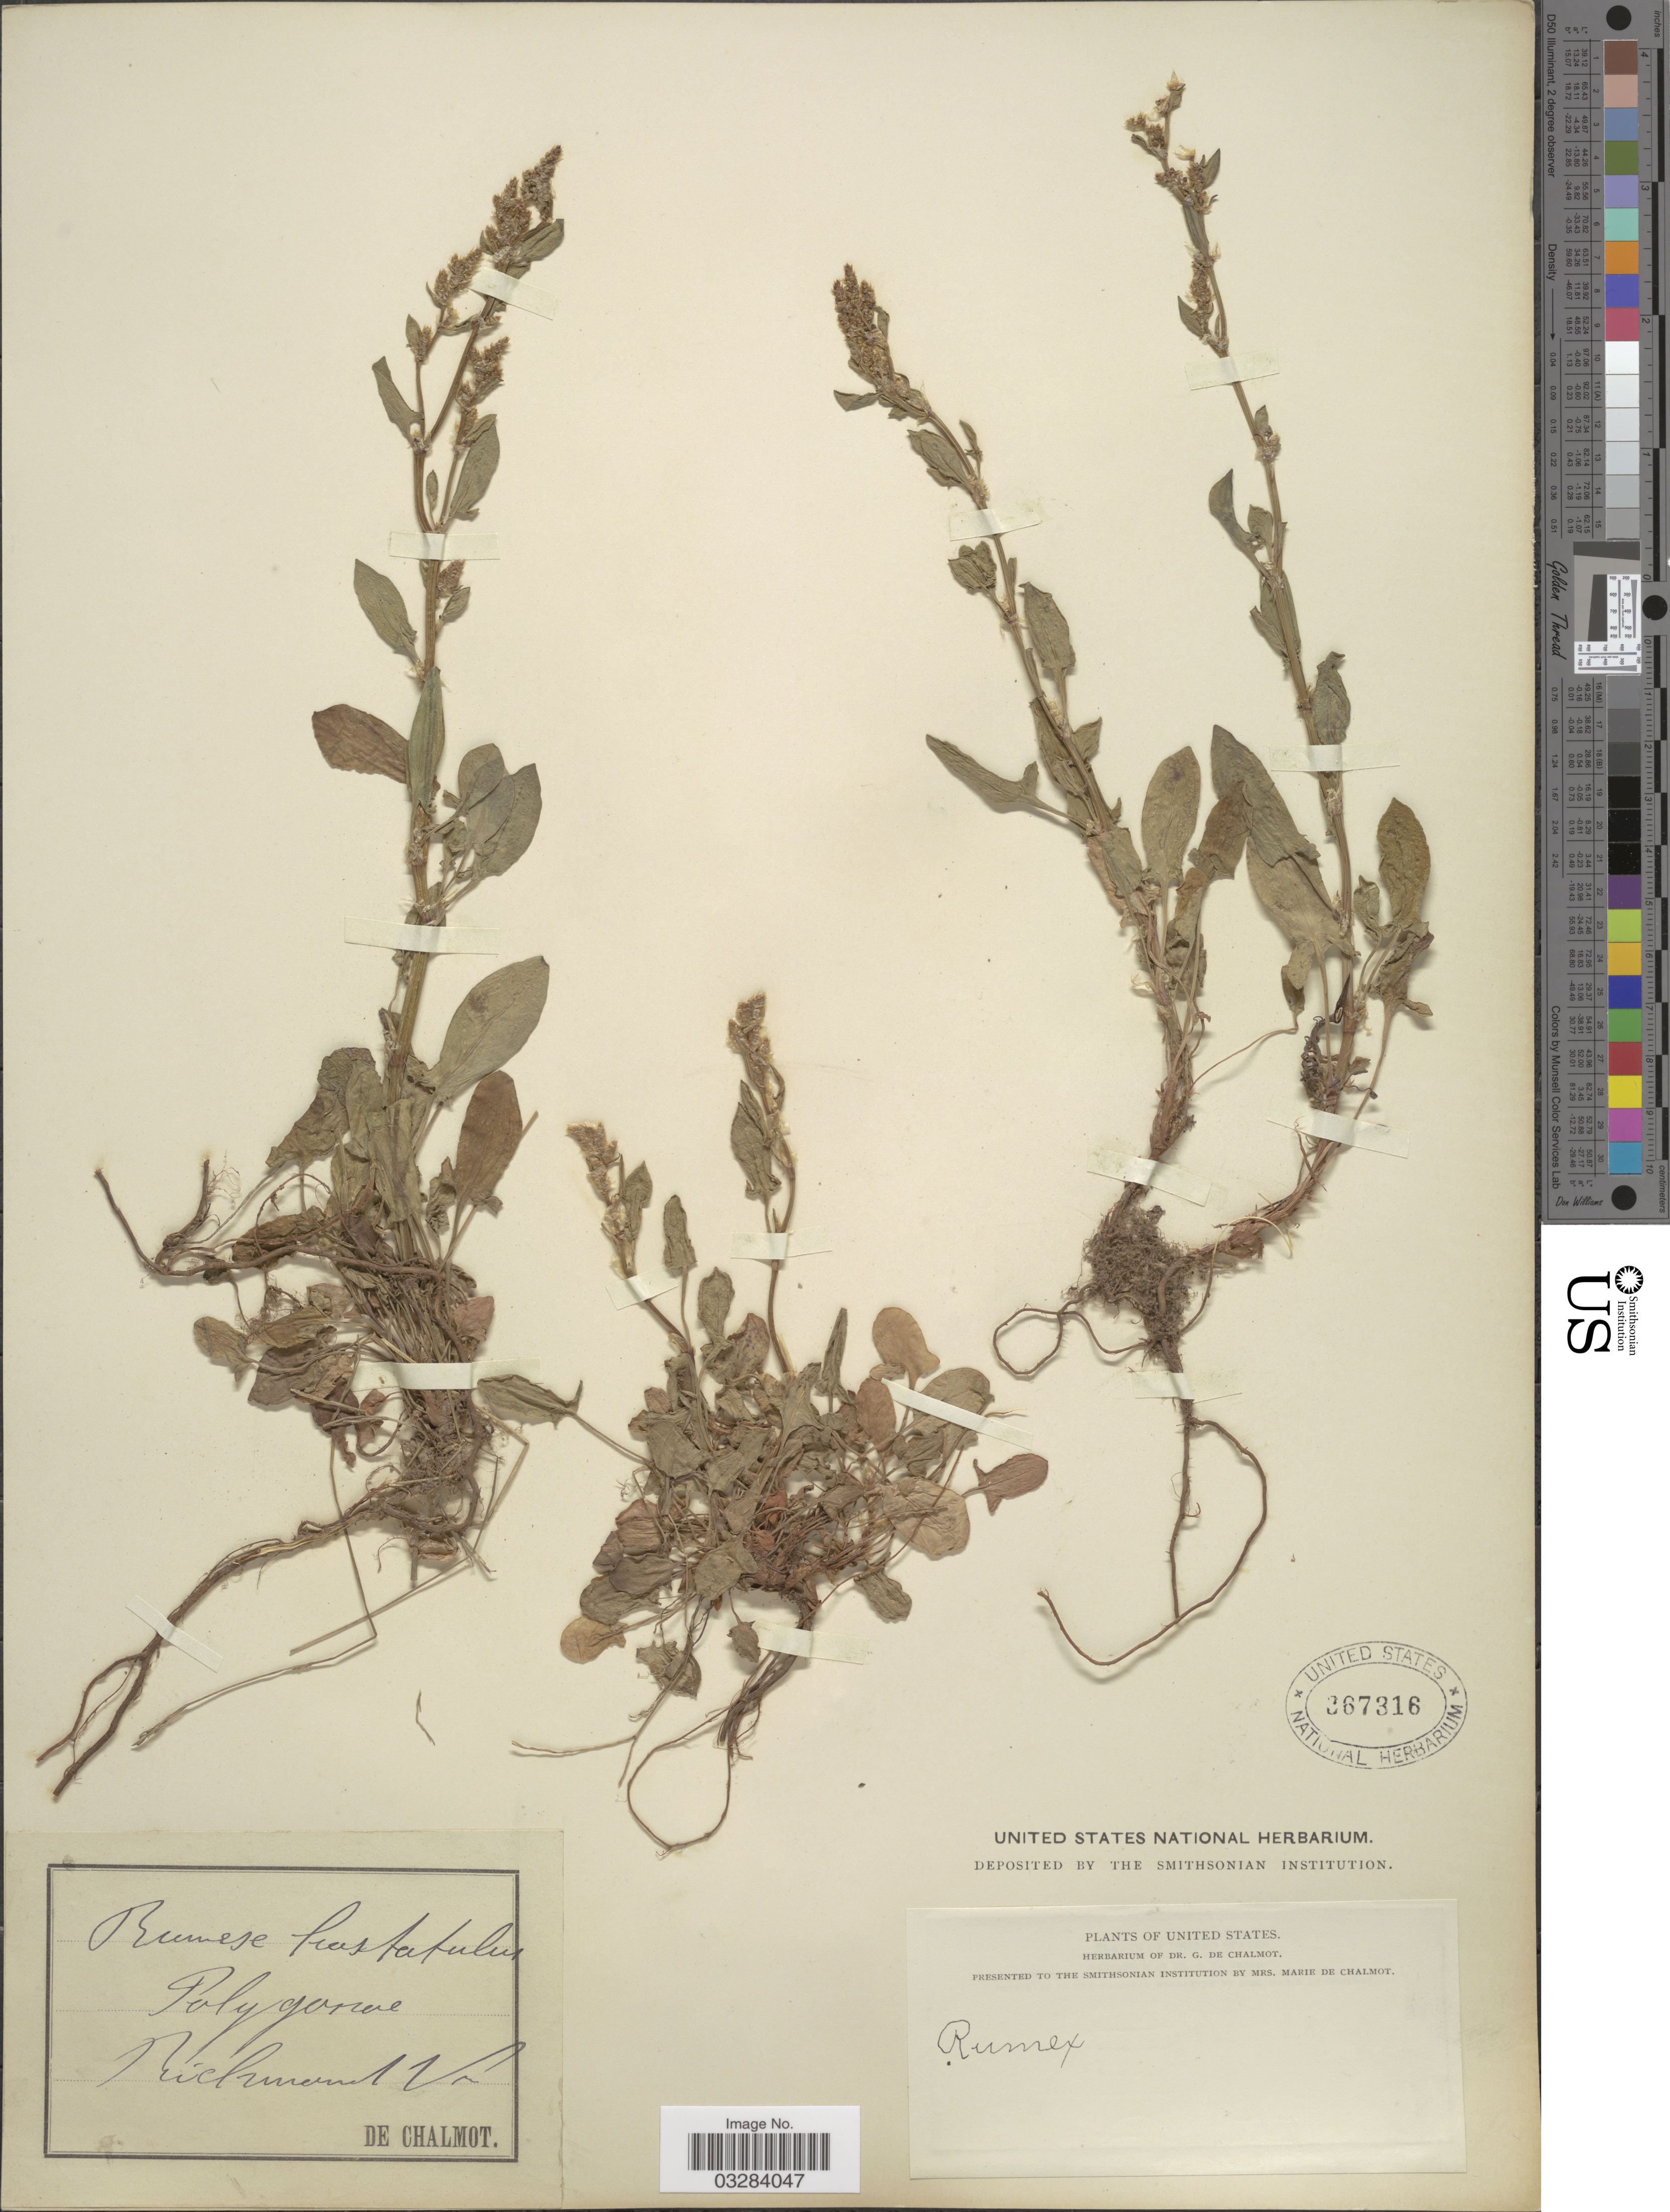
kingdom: Plantae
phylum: Tracheophyta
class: Magnoliopsida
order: Caryophyllales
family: Polygonaceae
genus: Rumex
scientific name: Rumex hastatulus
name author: Baldwin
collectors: G. de Chalmot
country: United States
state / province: Virginia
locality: Richmond Va.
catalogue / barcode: US 367316